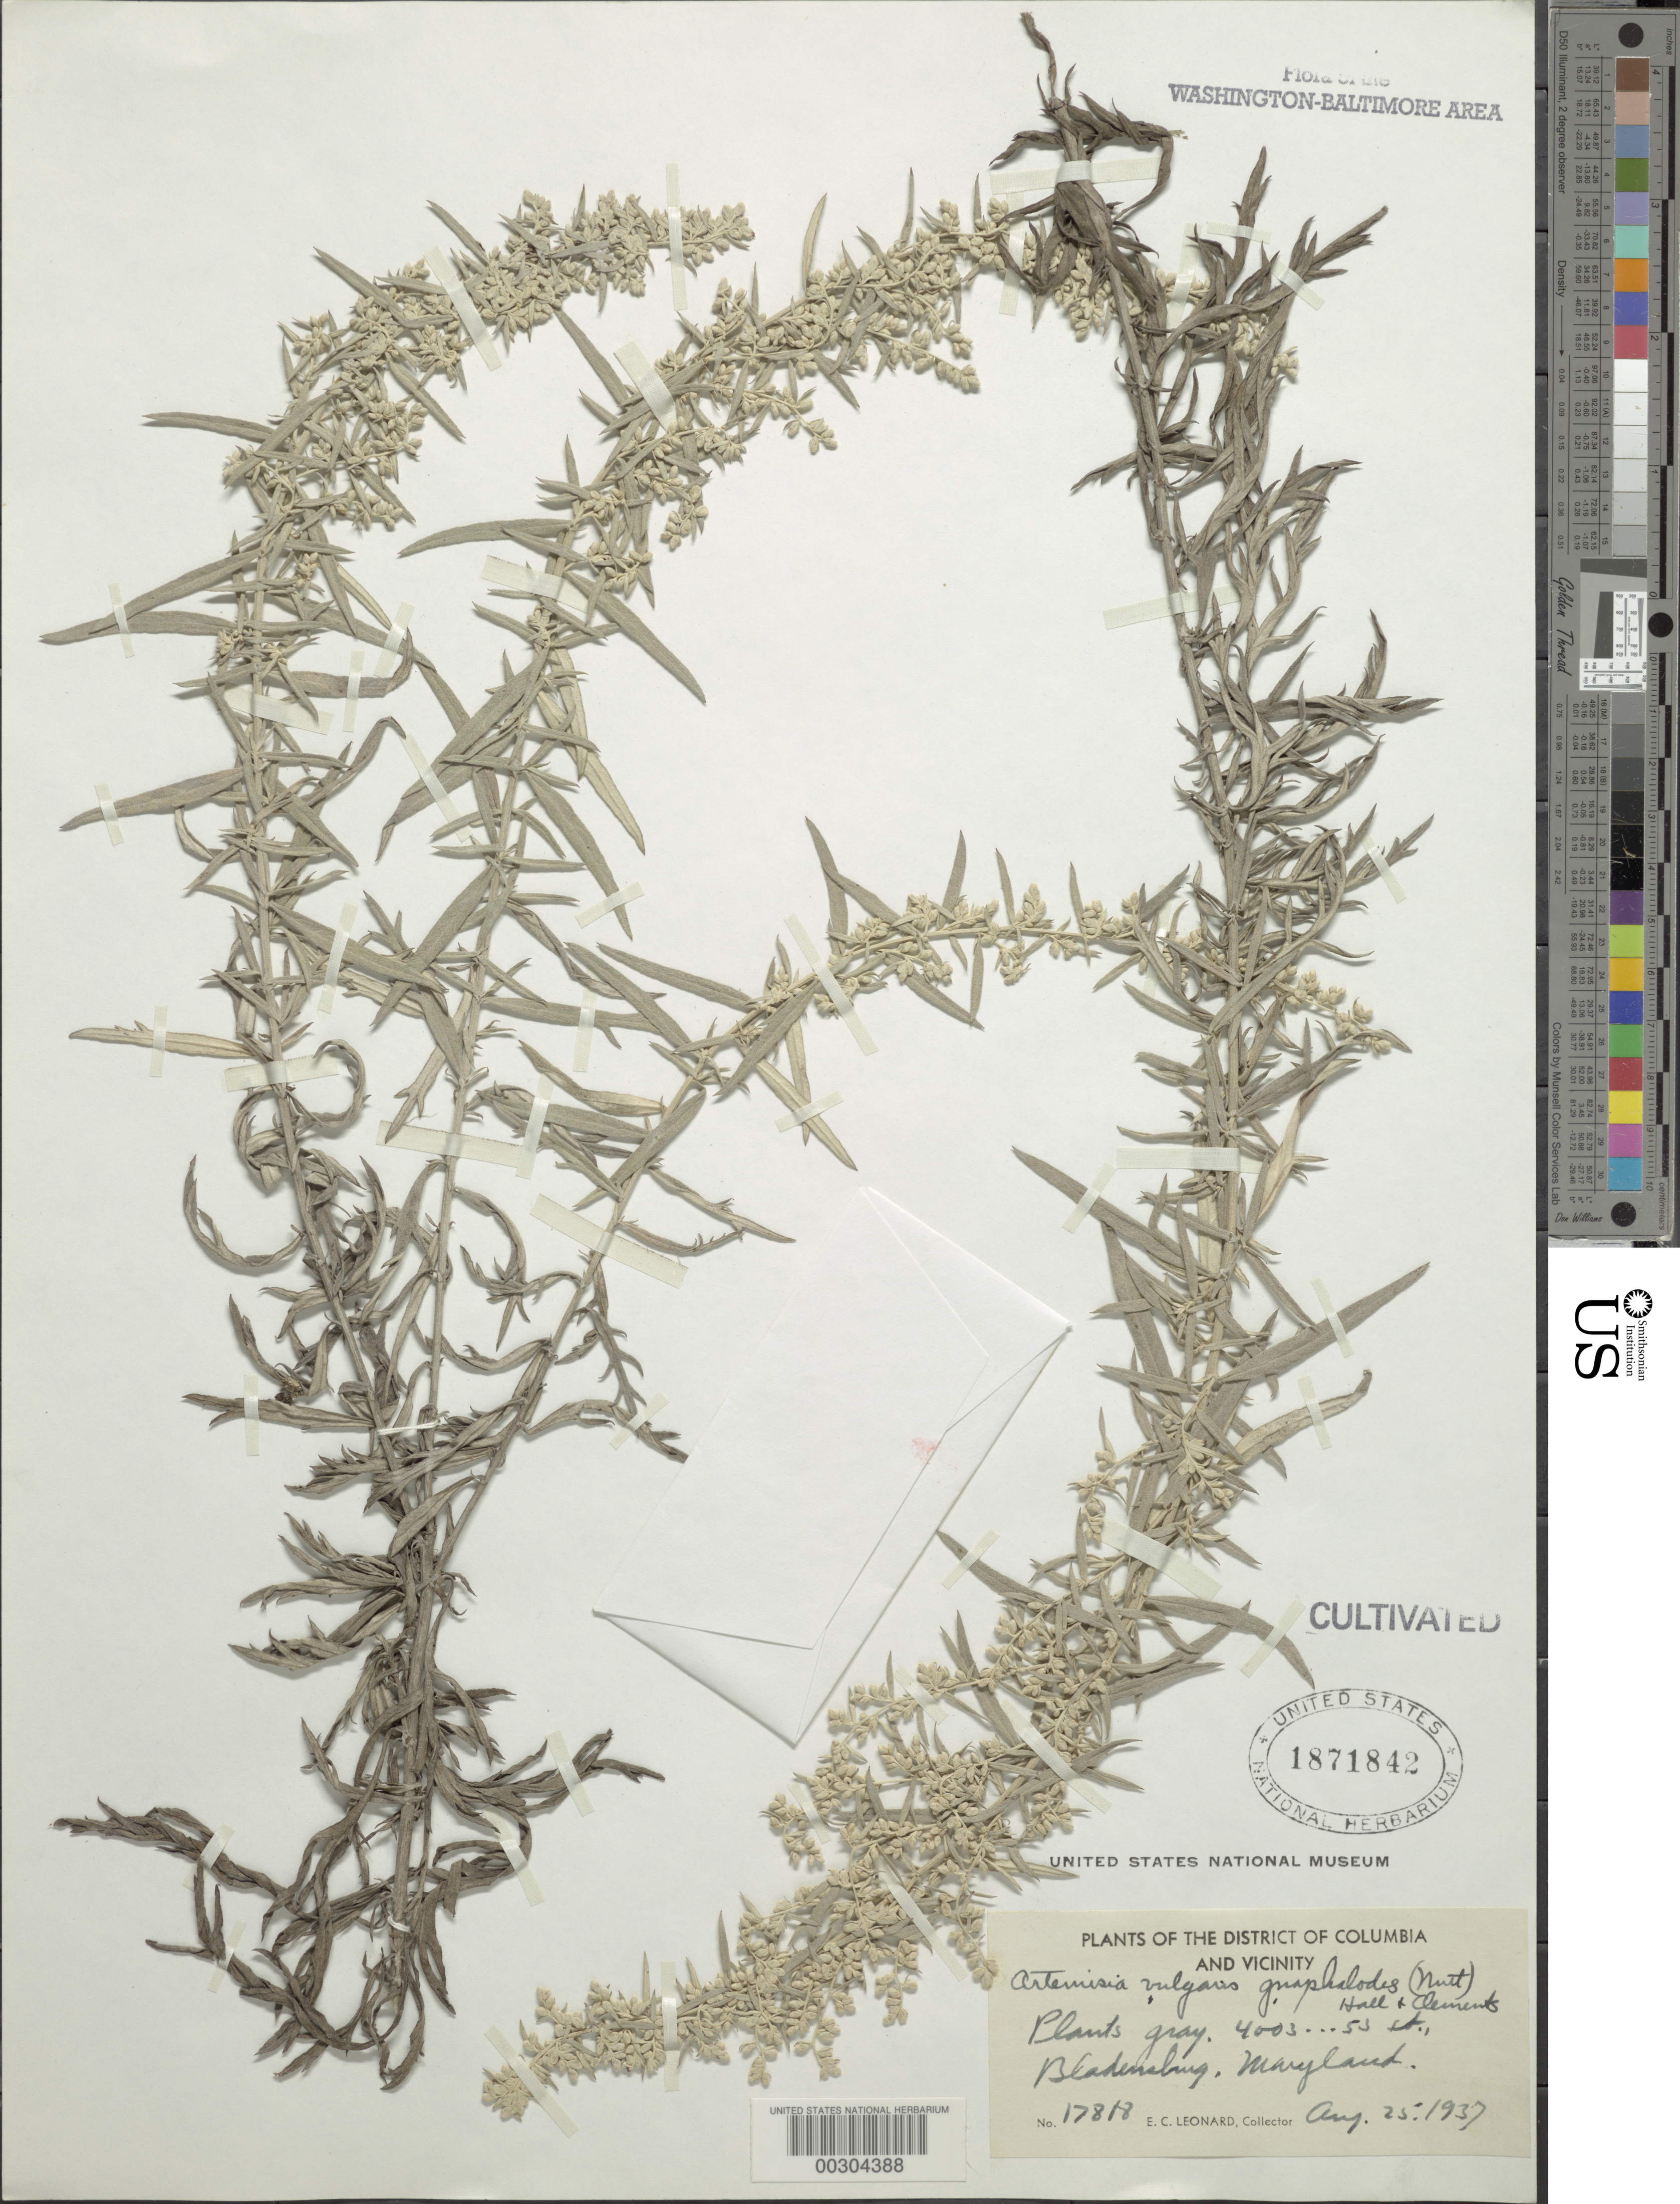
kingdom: Plantae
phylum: Tracheophyta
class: Magnoliopsida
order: Asterales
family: Asteraceae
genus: Artemisia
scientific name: Artemisia vulgaris var. gnaphalodes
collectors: E. C. Leonard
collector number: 17818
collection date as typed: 25 Aug 1937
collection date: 1937-08-25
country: United States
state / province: Maryland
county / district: Prince George's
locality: Bladensburg, 4003 53 St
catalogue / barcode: US 1871842